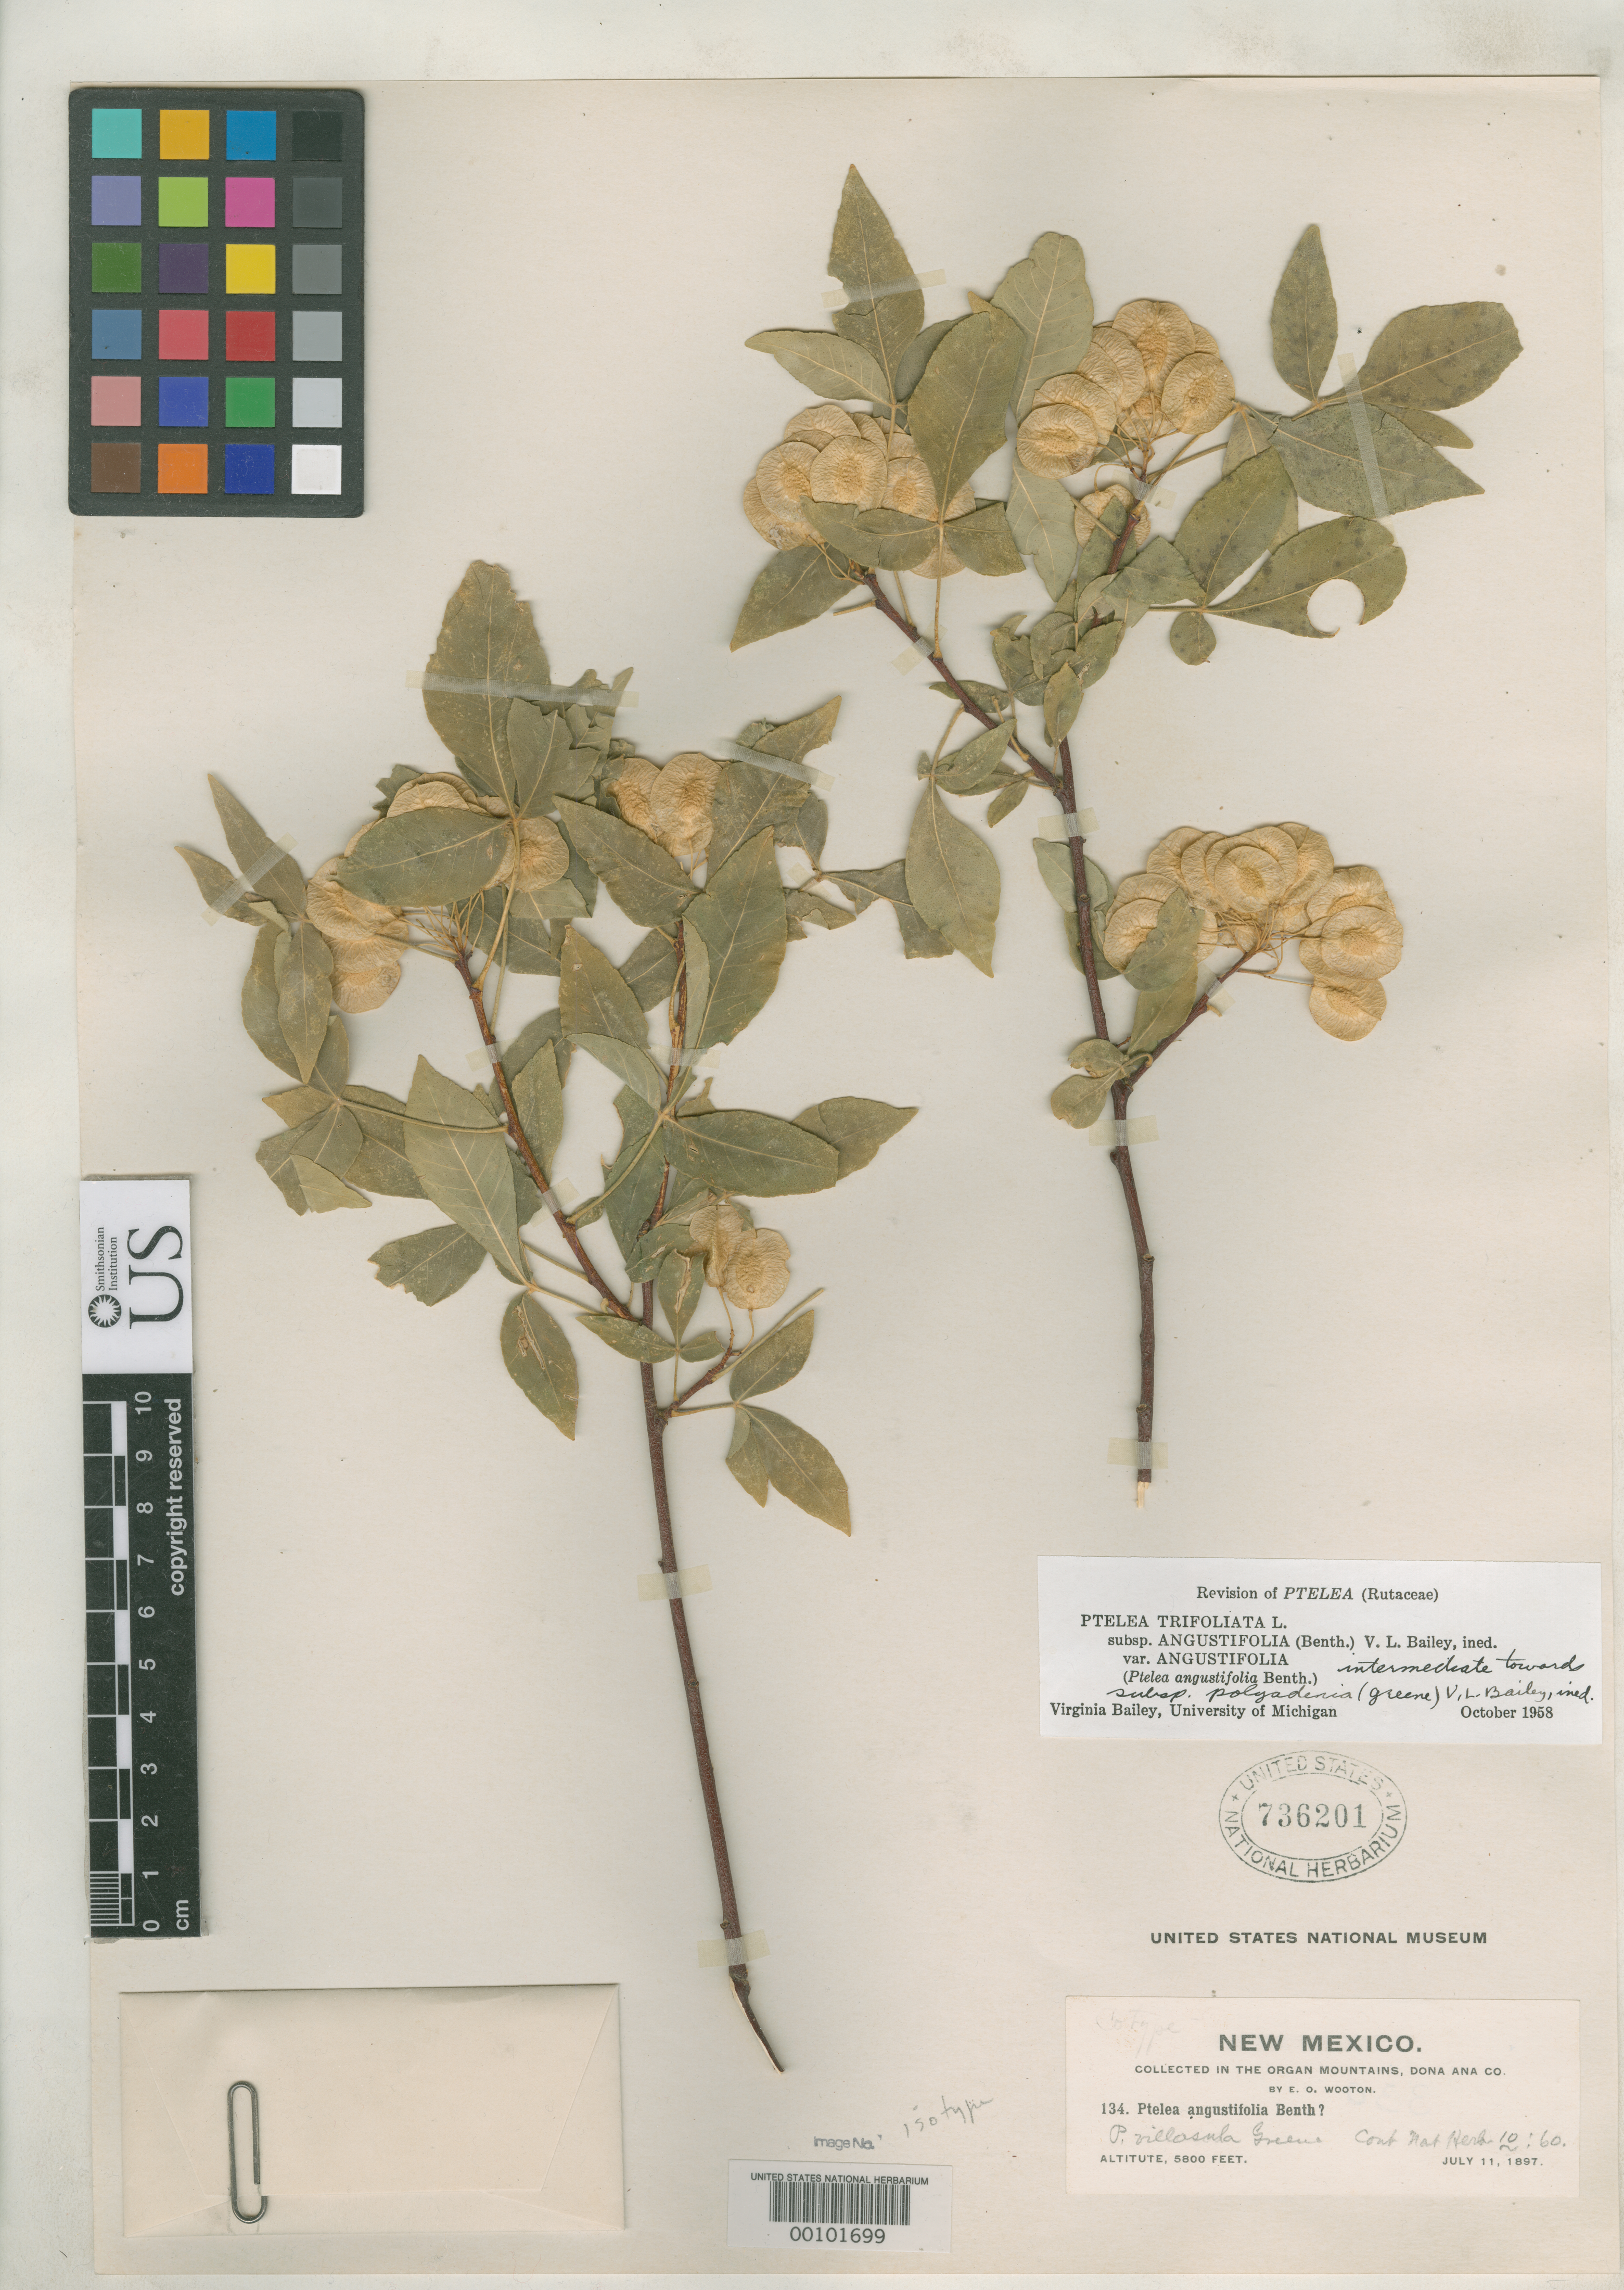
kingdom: Plantae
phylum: Tracheophyta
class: Magnoliopsida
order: Sapindales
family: Rutaceae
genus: Ptelea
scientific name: Ptelea villosula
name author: Greene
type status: Isotype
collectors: E. O. Wooton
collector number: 134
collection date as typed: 11 Jul 1897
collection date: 1897-07-11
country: United States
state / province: New Mexico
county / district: Dona Ana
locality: Organ Mts.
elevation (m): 1768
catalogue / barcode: US 736201